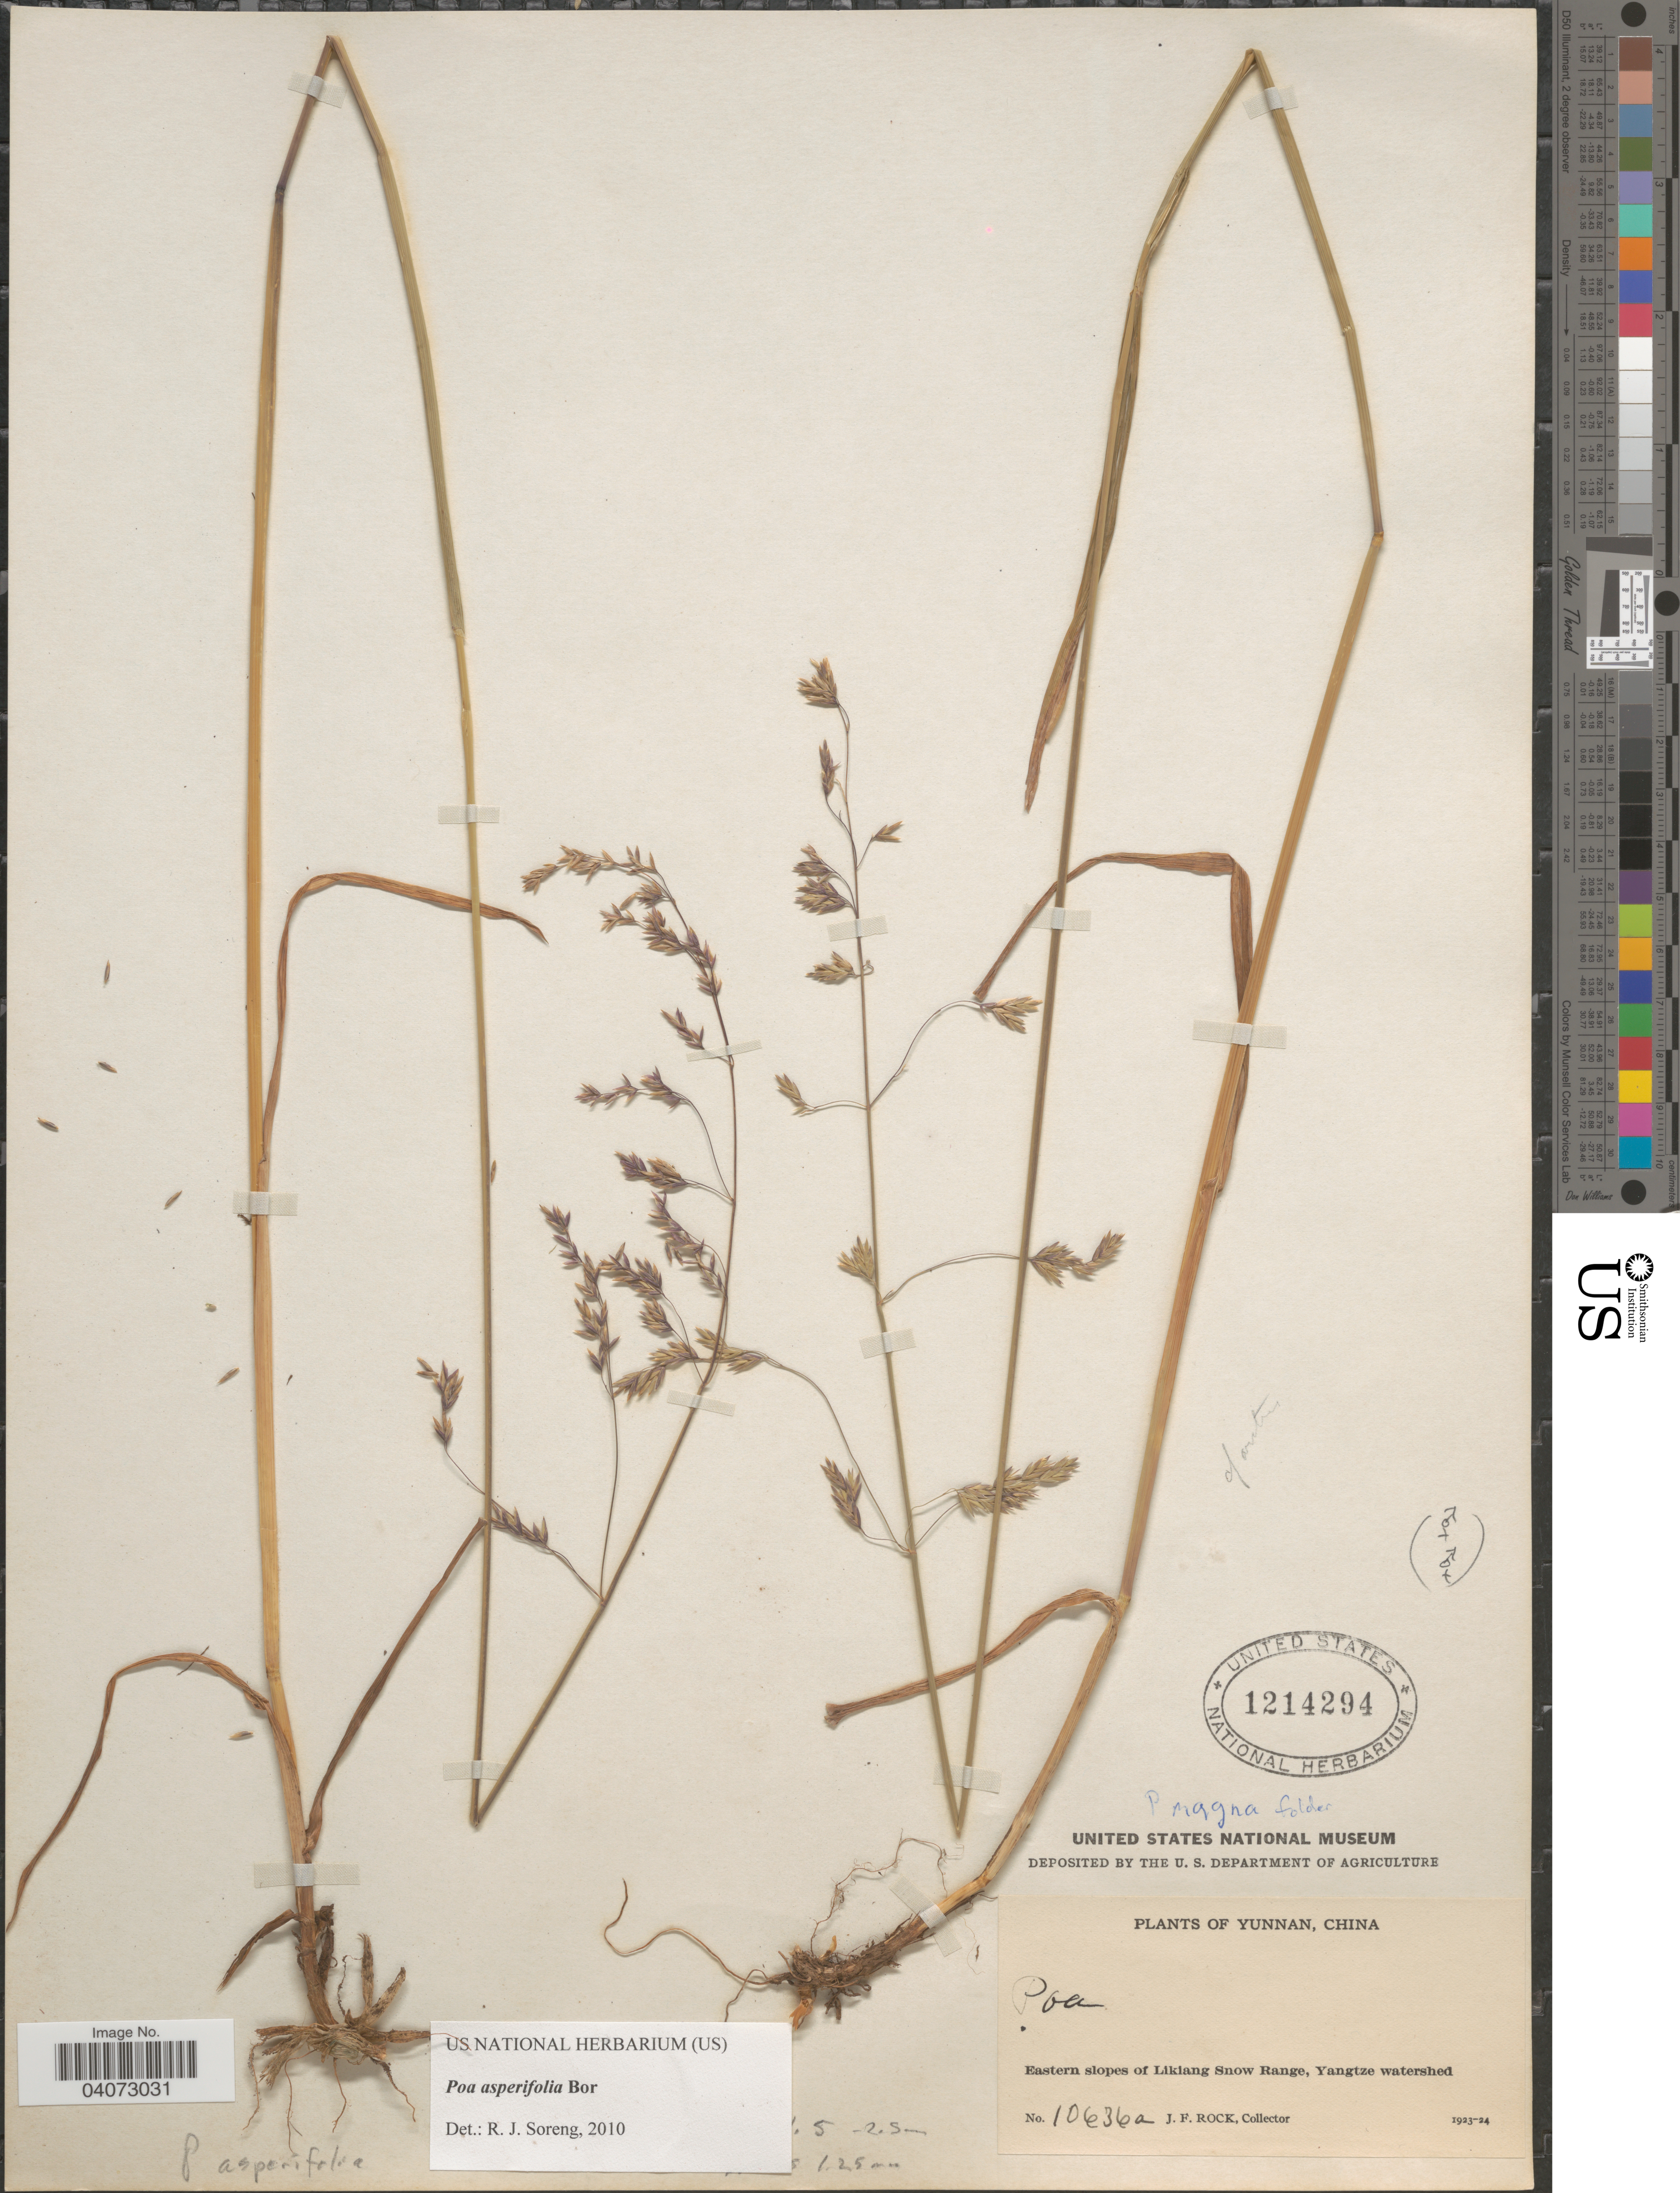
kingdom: Plantae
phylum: Tracheophyta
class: Liliopsida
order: Poales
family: Poaceae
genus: Poa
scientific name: Poa asperifolia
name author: Bor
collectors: J. Rock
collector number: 10636a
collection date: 1923/1924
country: China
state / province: Yunnan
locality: Eastern slopes of Likiang Snow Range, Yangtze watershed.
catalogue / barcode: US 1214294